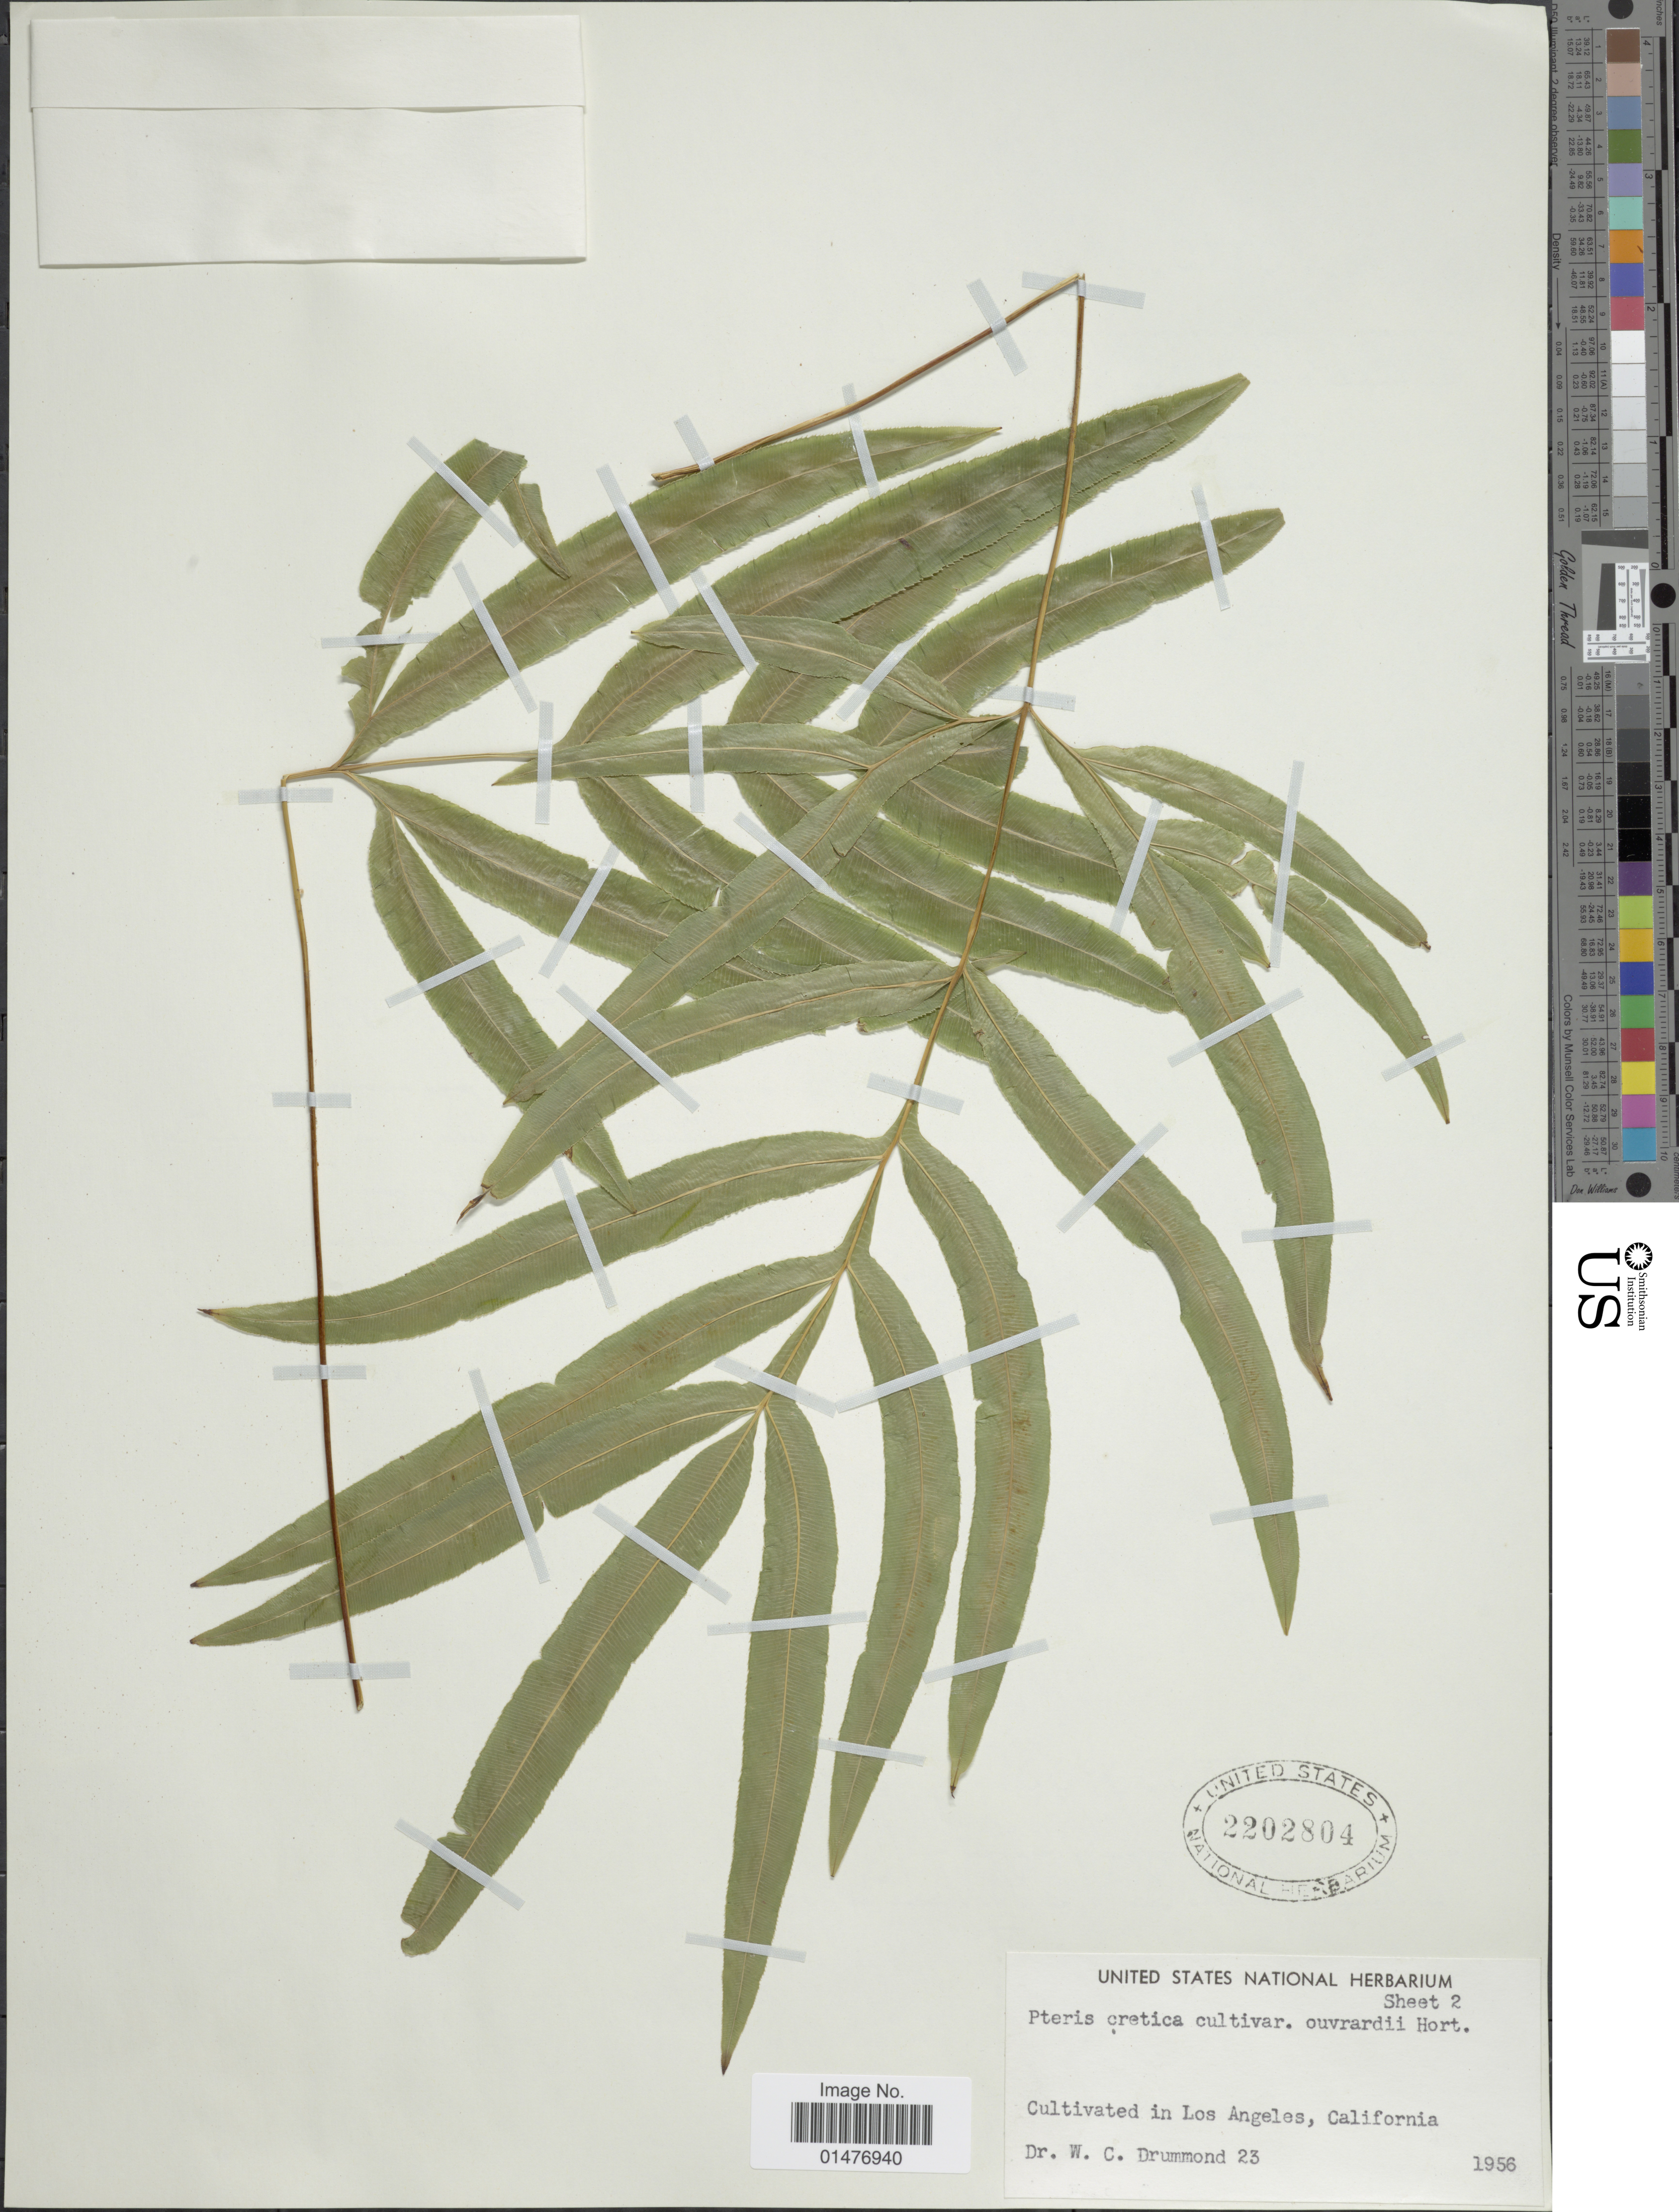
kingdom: Plantae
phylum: Tracheophyta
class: Polypodiopsida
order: Polypodiales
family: Pteridaceae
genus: Pteris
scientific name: Pteris cretica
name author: L.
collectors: W. Drummond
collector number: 23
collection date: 1956-05-01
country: United States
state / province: California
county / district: Los Angeles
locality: Cultivated in Los Angeles, California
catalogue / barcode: US 2235422